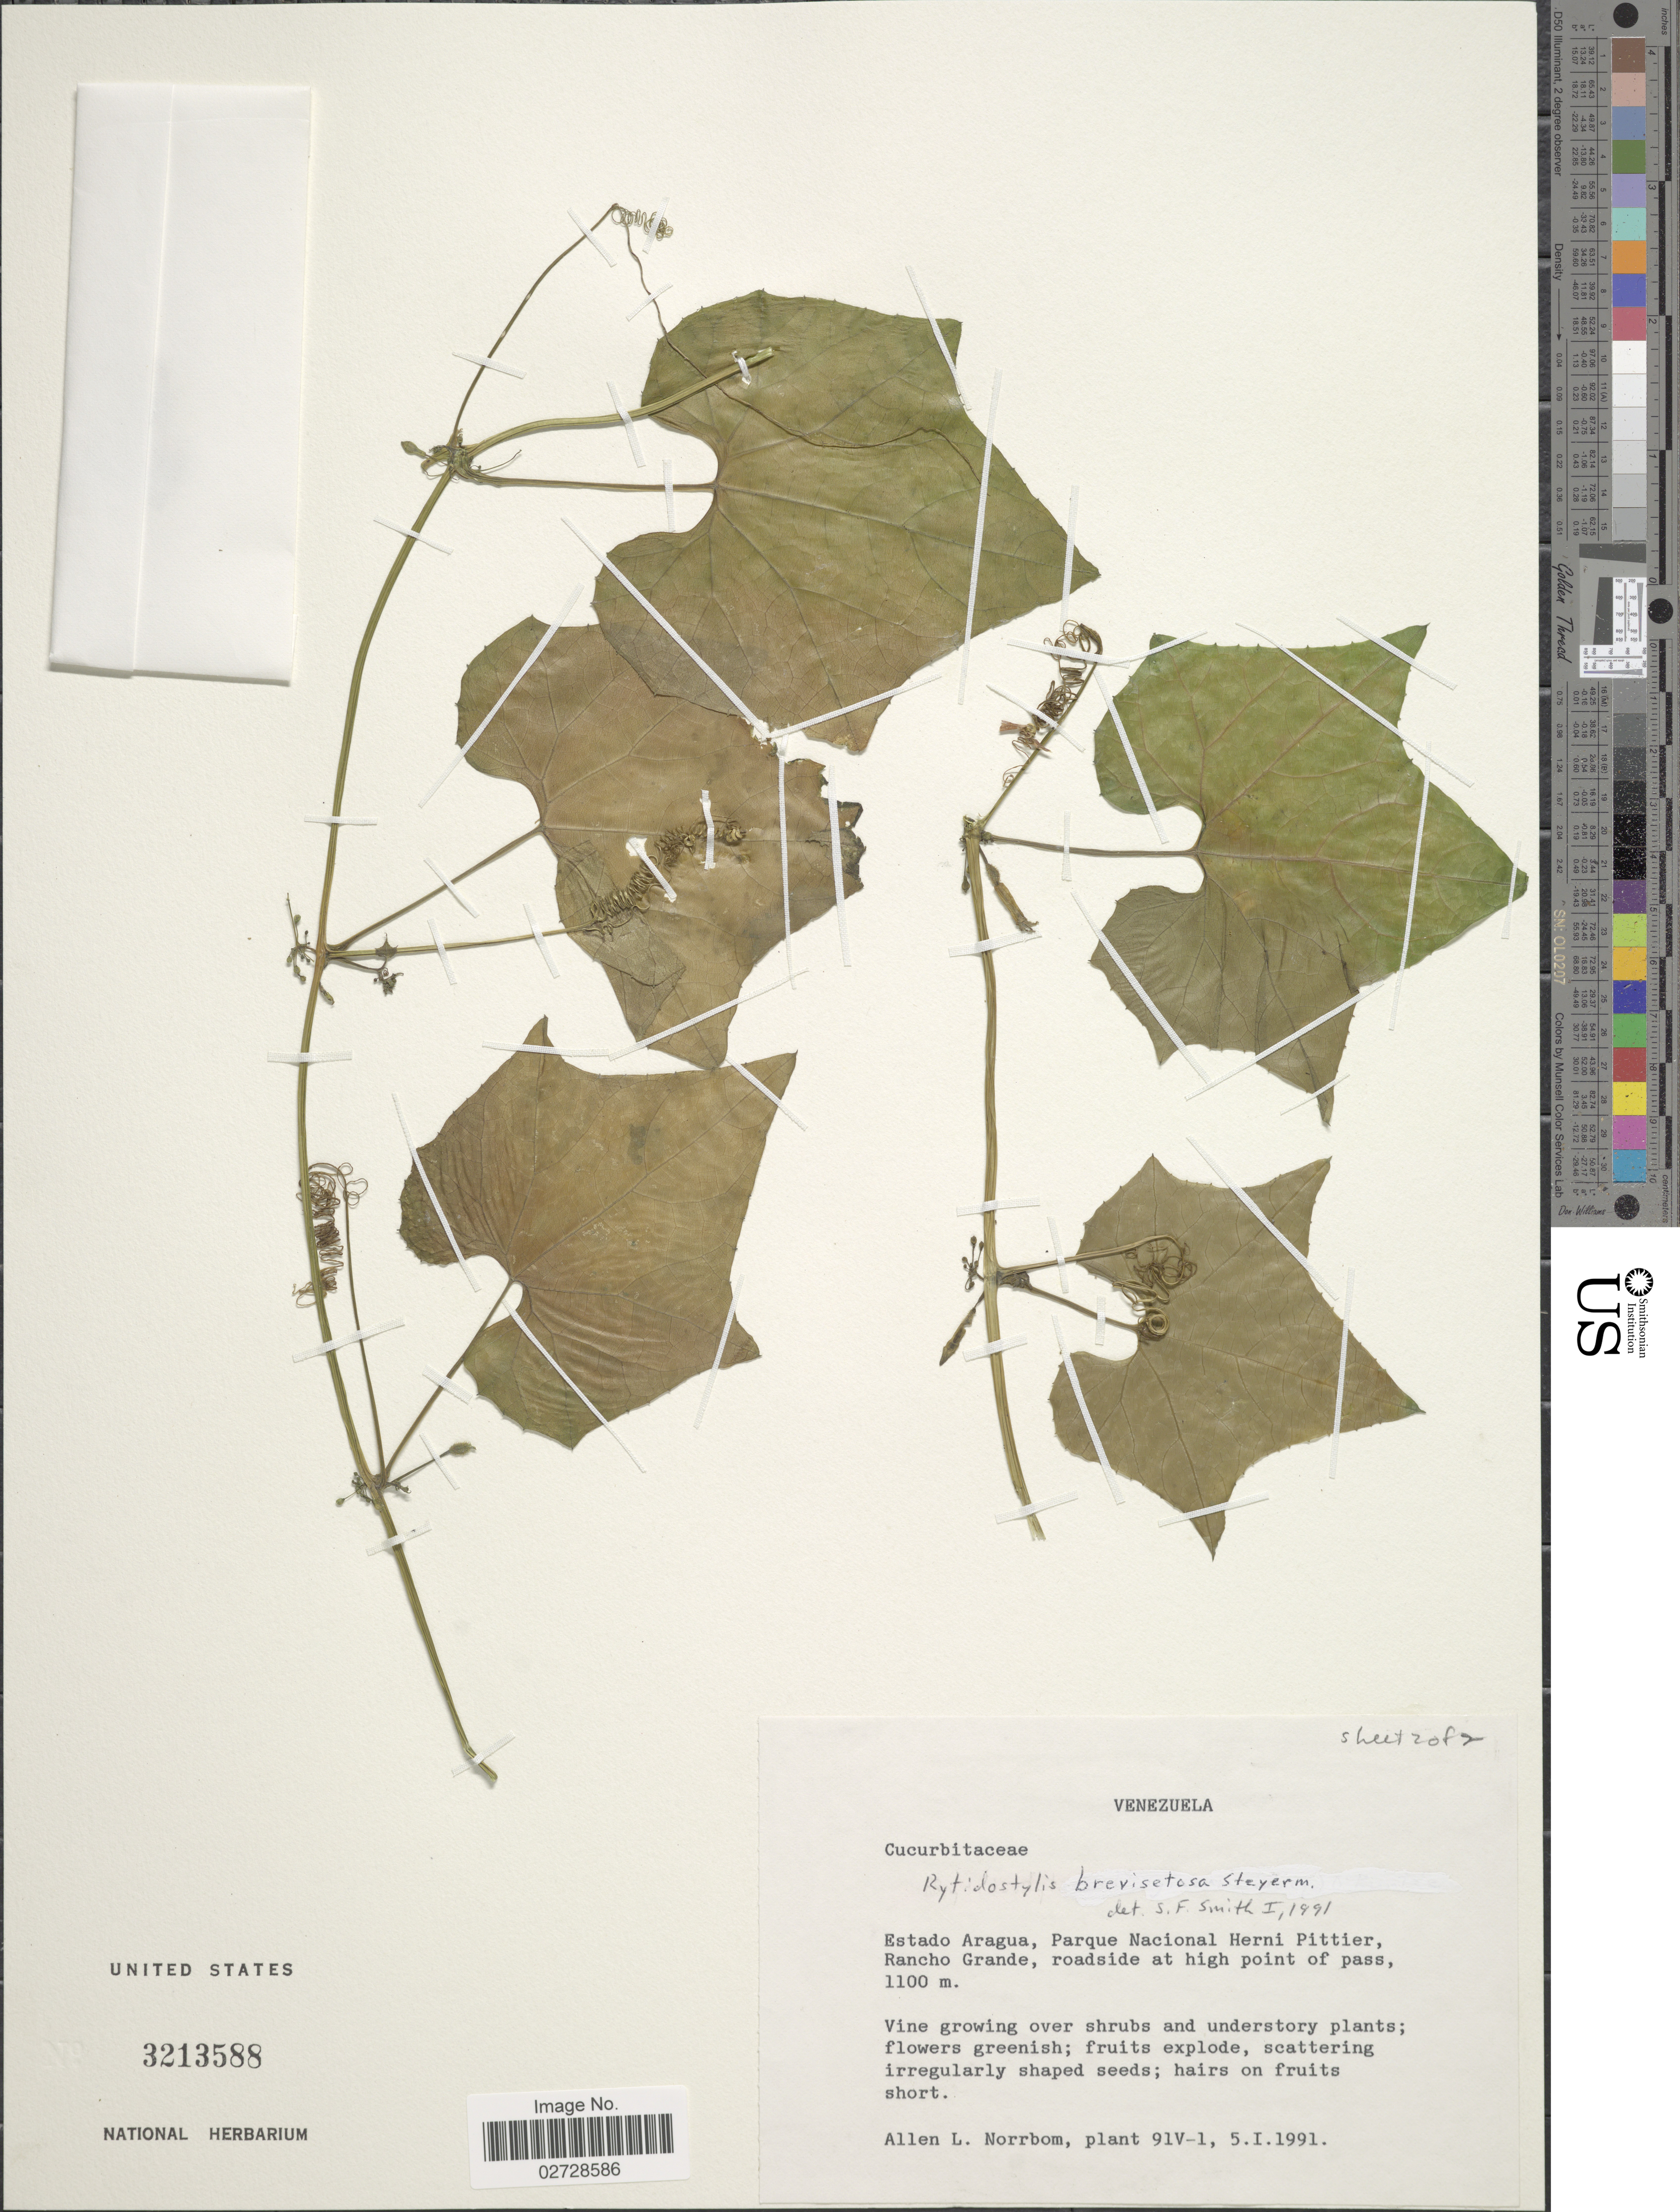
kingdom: Plantae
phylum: Tracheophyta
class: Magnoliopsida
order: Cucurbitales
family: Cucurbitaceae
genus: Cyclanthera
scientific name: Cyclanthera brevisetosa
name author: (Steyerm.) H. Schaef. & S.S. Renner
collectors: A. L. Norrbom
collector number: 91V-1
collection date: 1991-01-05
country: Venezuela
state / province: Aragua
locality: Parque Nacional Henri Pittier, Rancho Grande, roadside at high point of pass.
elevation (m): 1100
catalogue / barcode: US 3213588